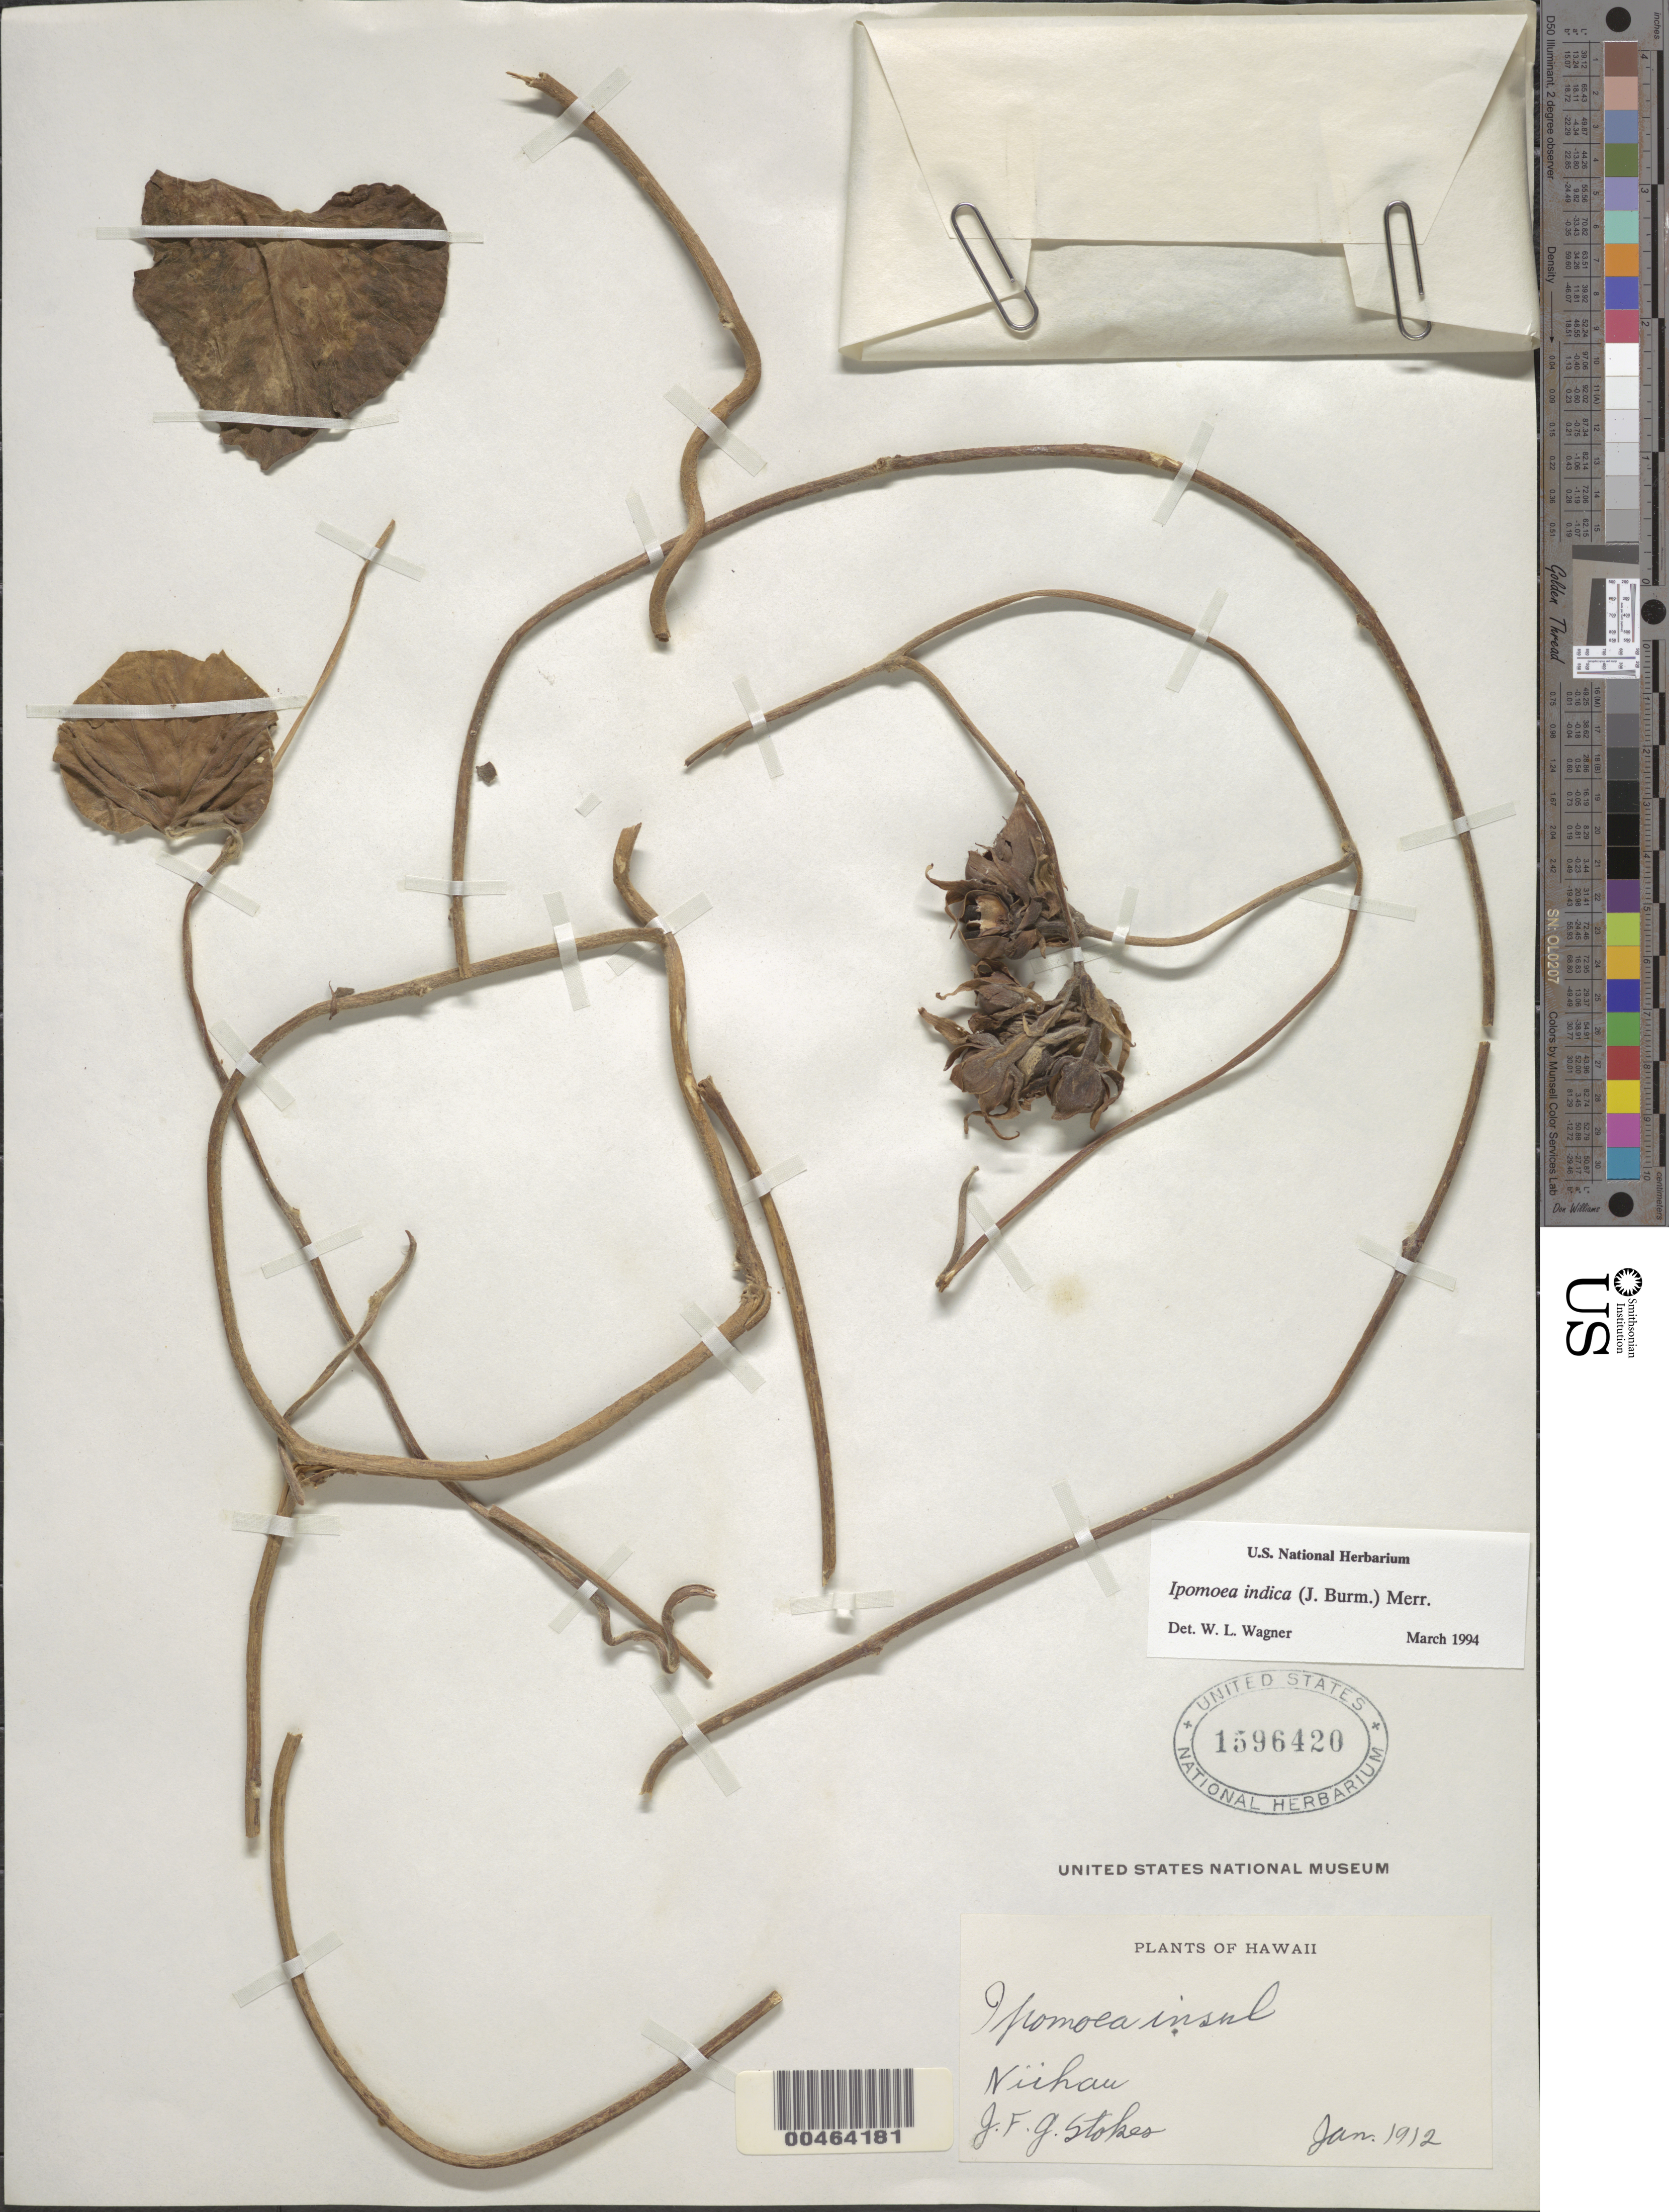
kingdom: Plantae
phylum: Tracheophyta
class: Magnoliopsida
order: Solanales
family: Convolvulaceae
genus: Ipomoea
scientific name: Ipomoea indica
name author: (Burm.) Merr.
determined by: Wagner, W. L., (BOT), Smithsonian Institution - National Museum of Natural History (UNITED STATES)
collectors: J. F. G. Stokes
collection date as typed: Jan 1912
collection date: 1912-01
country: United States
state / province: Hawaii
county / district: Kauai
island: Ni'ihau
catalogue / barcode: US 1596420